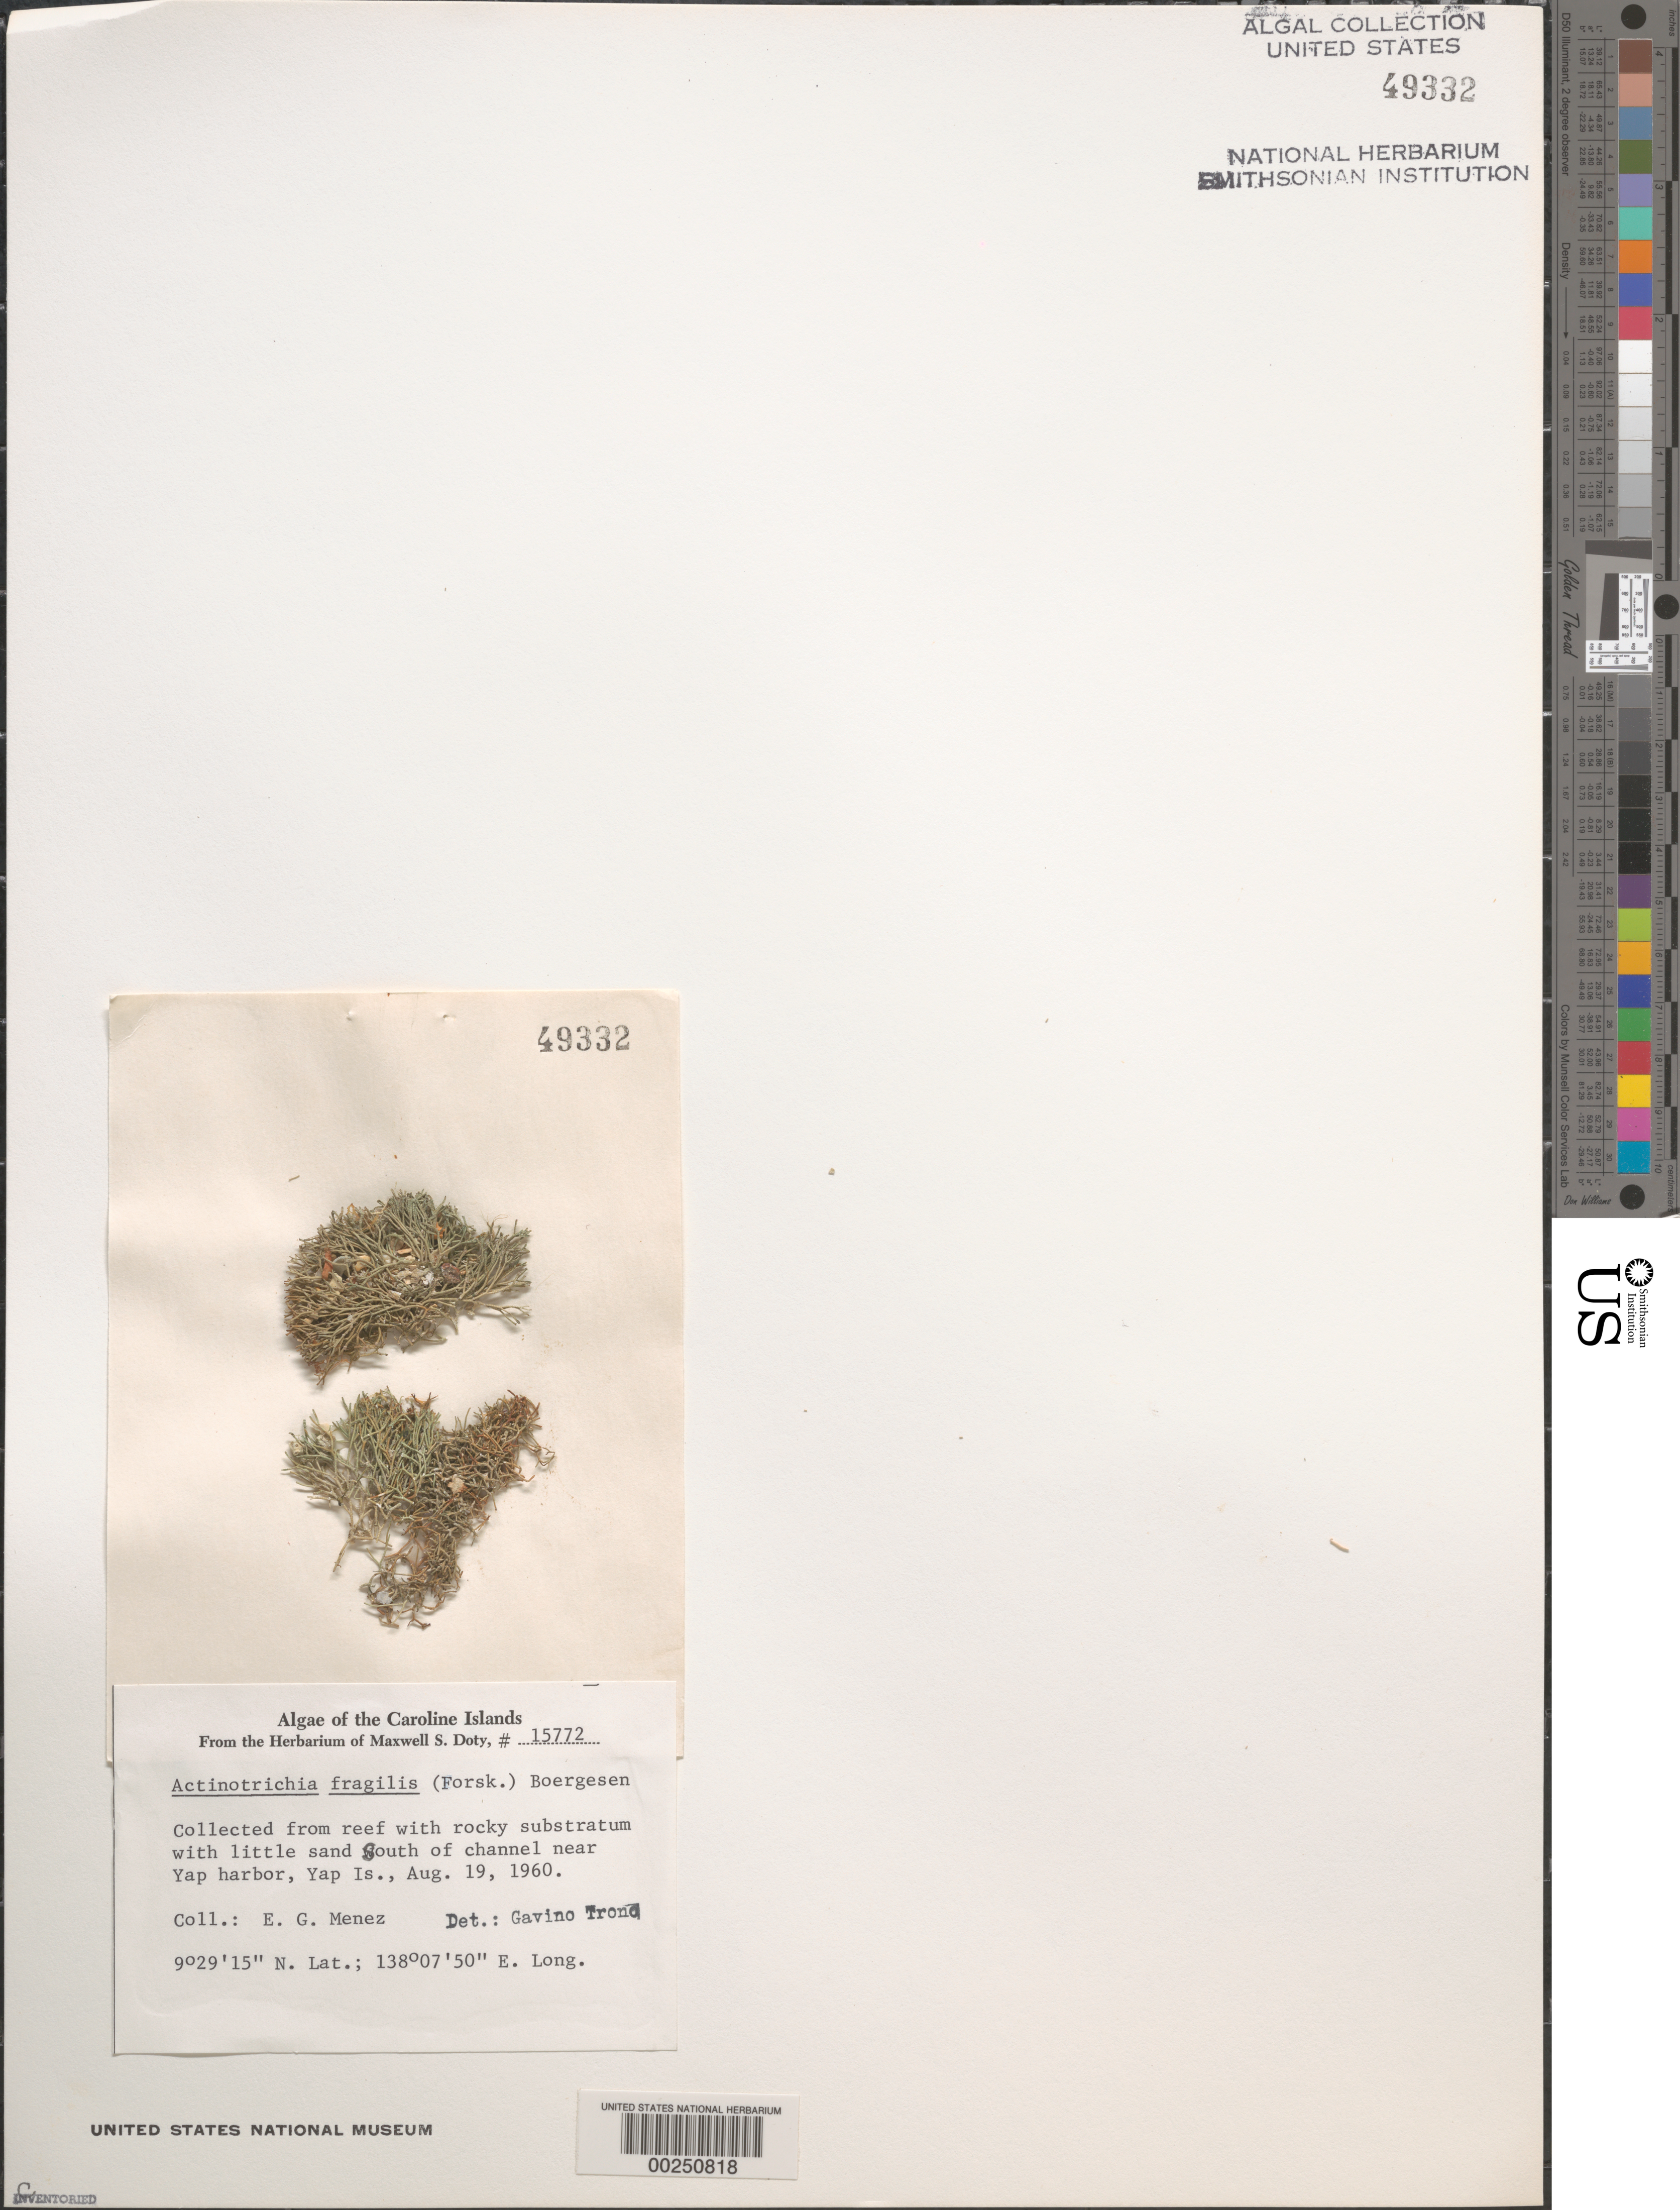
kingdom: Plantae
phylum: Rhodophyta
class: Florideophyceae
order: Nemaliales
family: Galaxauraceae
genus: Actinotrichia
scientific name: Actinotrichia fragilis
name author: (Forssk.) Børgesen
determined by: Trono, Gavino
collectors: Meñez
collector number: MSD 15772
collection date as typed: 19 Aug 1960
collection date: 1960-08-19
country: Micronesia, Federated States of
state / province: Yap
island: Yap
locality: South of channel near Yap Harbor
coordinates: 9 29' 15" N. Lat., 138 07' 50" E. Long.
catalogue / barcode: US 49332